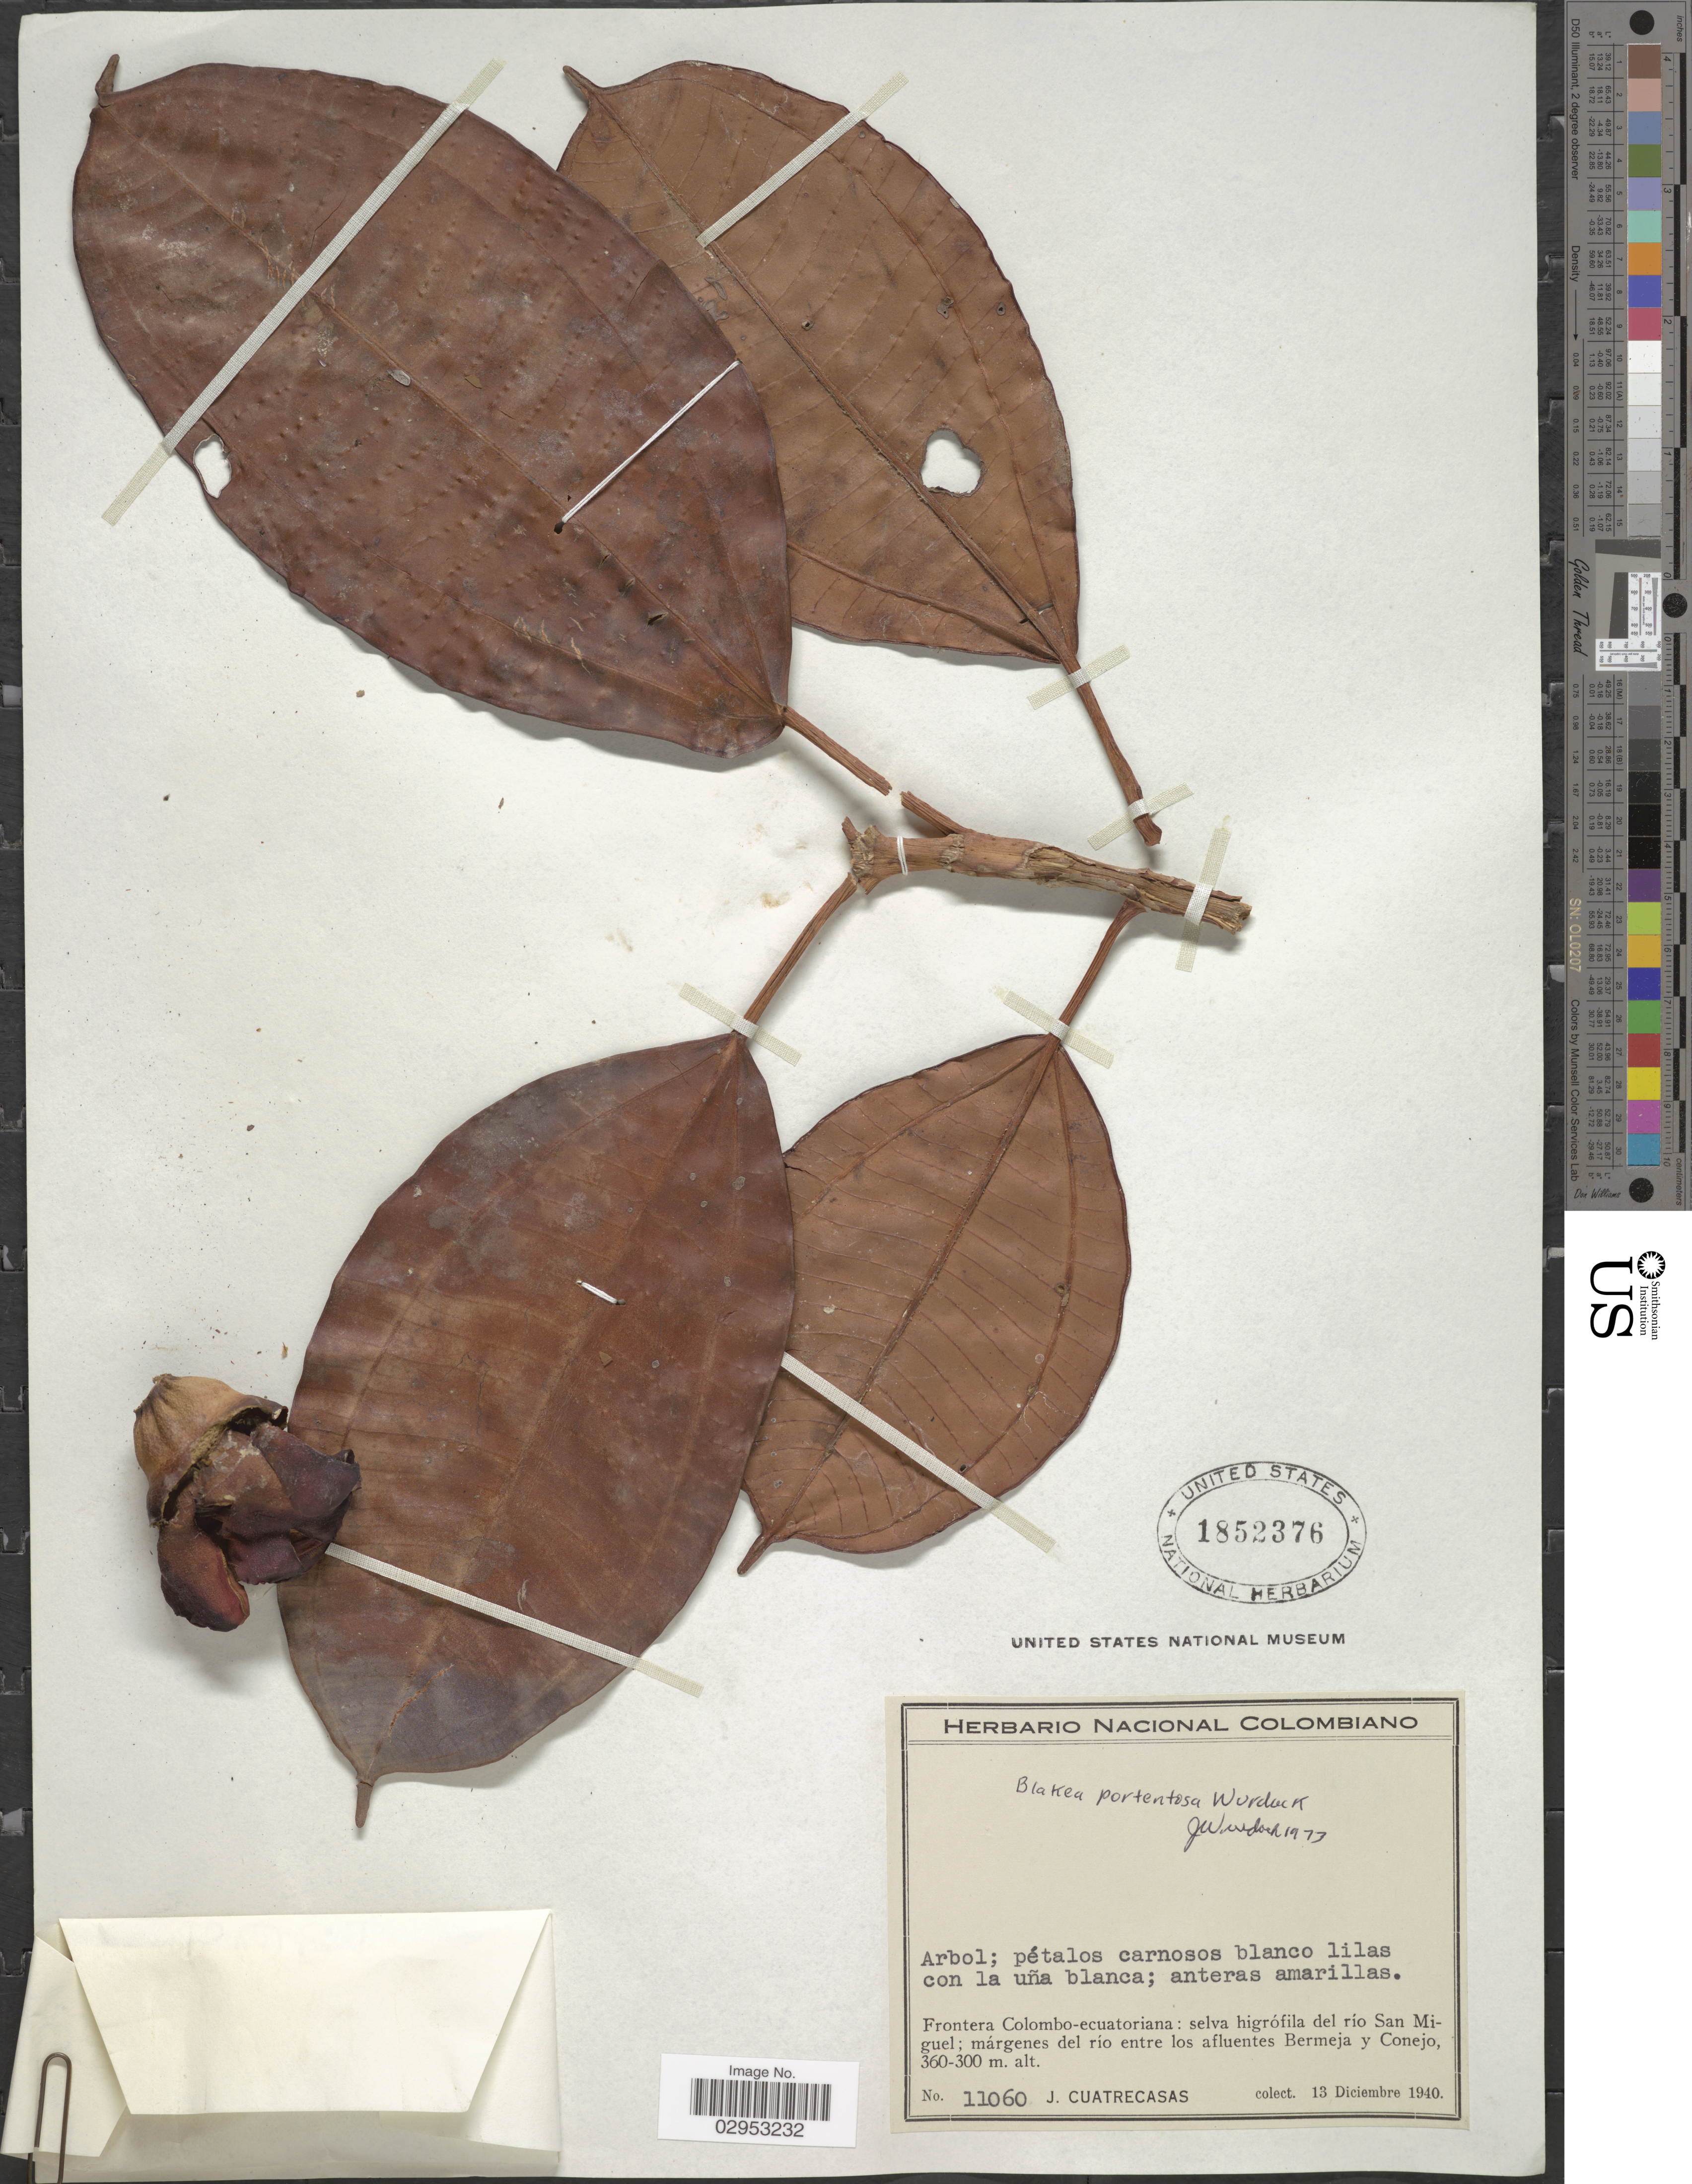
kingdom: Plantae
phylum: Tracheophyta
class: Magnoliopsida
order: Myrtales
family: Melastomataceae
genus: Blakea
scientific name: Blakea portentosa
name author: Wurdack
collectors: J. Cuatrecasas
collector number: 11060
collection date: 1940-12-13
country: Colombia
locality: Frontera Colombo-ecuatoriana: selva higrófila del río San Miguel; márgenes del río entre los afluentes Bermeja y Conejo.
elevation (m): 300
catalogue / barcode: US 1852376